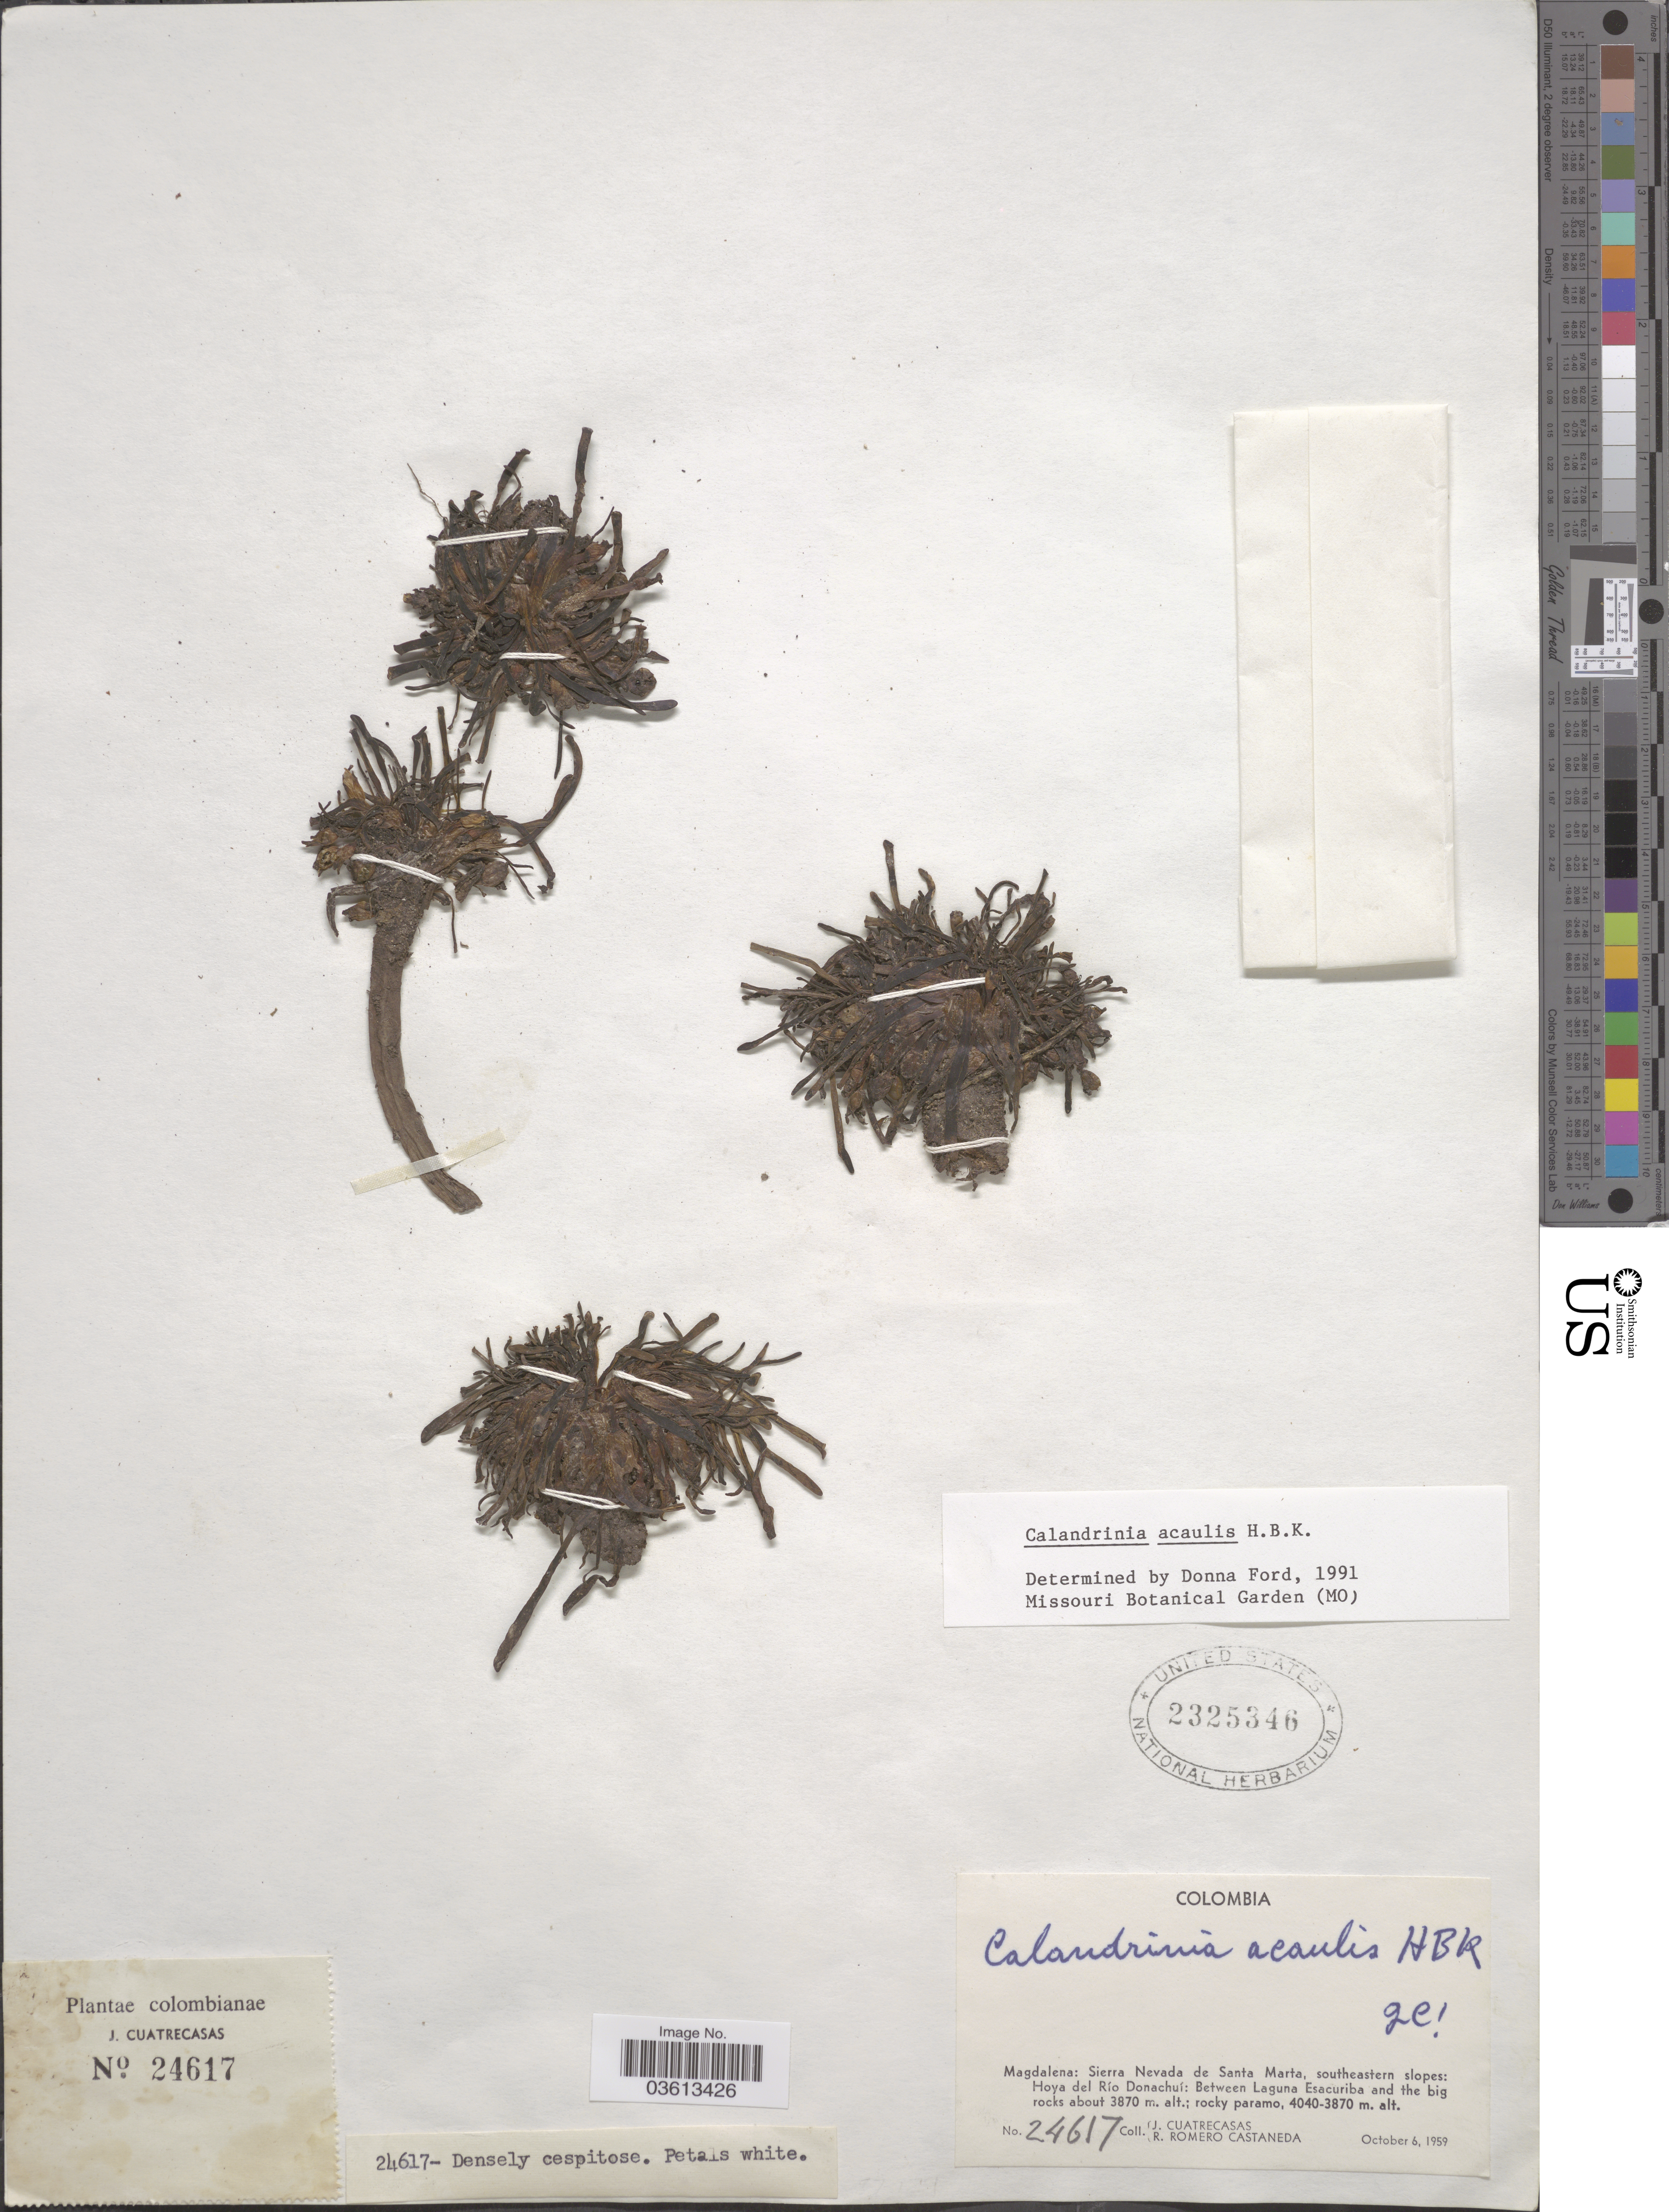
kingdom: Plantae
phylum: Tracheophyta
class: Magnoliopsida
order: Caryophyllales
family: Montiaceae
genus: Calandrinia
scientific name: Calandrinia acaulis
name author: Kunth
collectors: J. Cuatrecasas & R. Romero Castañeda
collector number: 24617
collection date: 1959-10-06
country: Colombia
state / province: Magdalena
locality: Sierra Nevada de Santa Marta, southeastern slopes: Hoya del Río Donachuí: Between Laguna Esacuriba and the big rocks about 3870 m. alt; rocky paramo.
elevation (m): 3870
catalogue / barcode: US 2325346